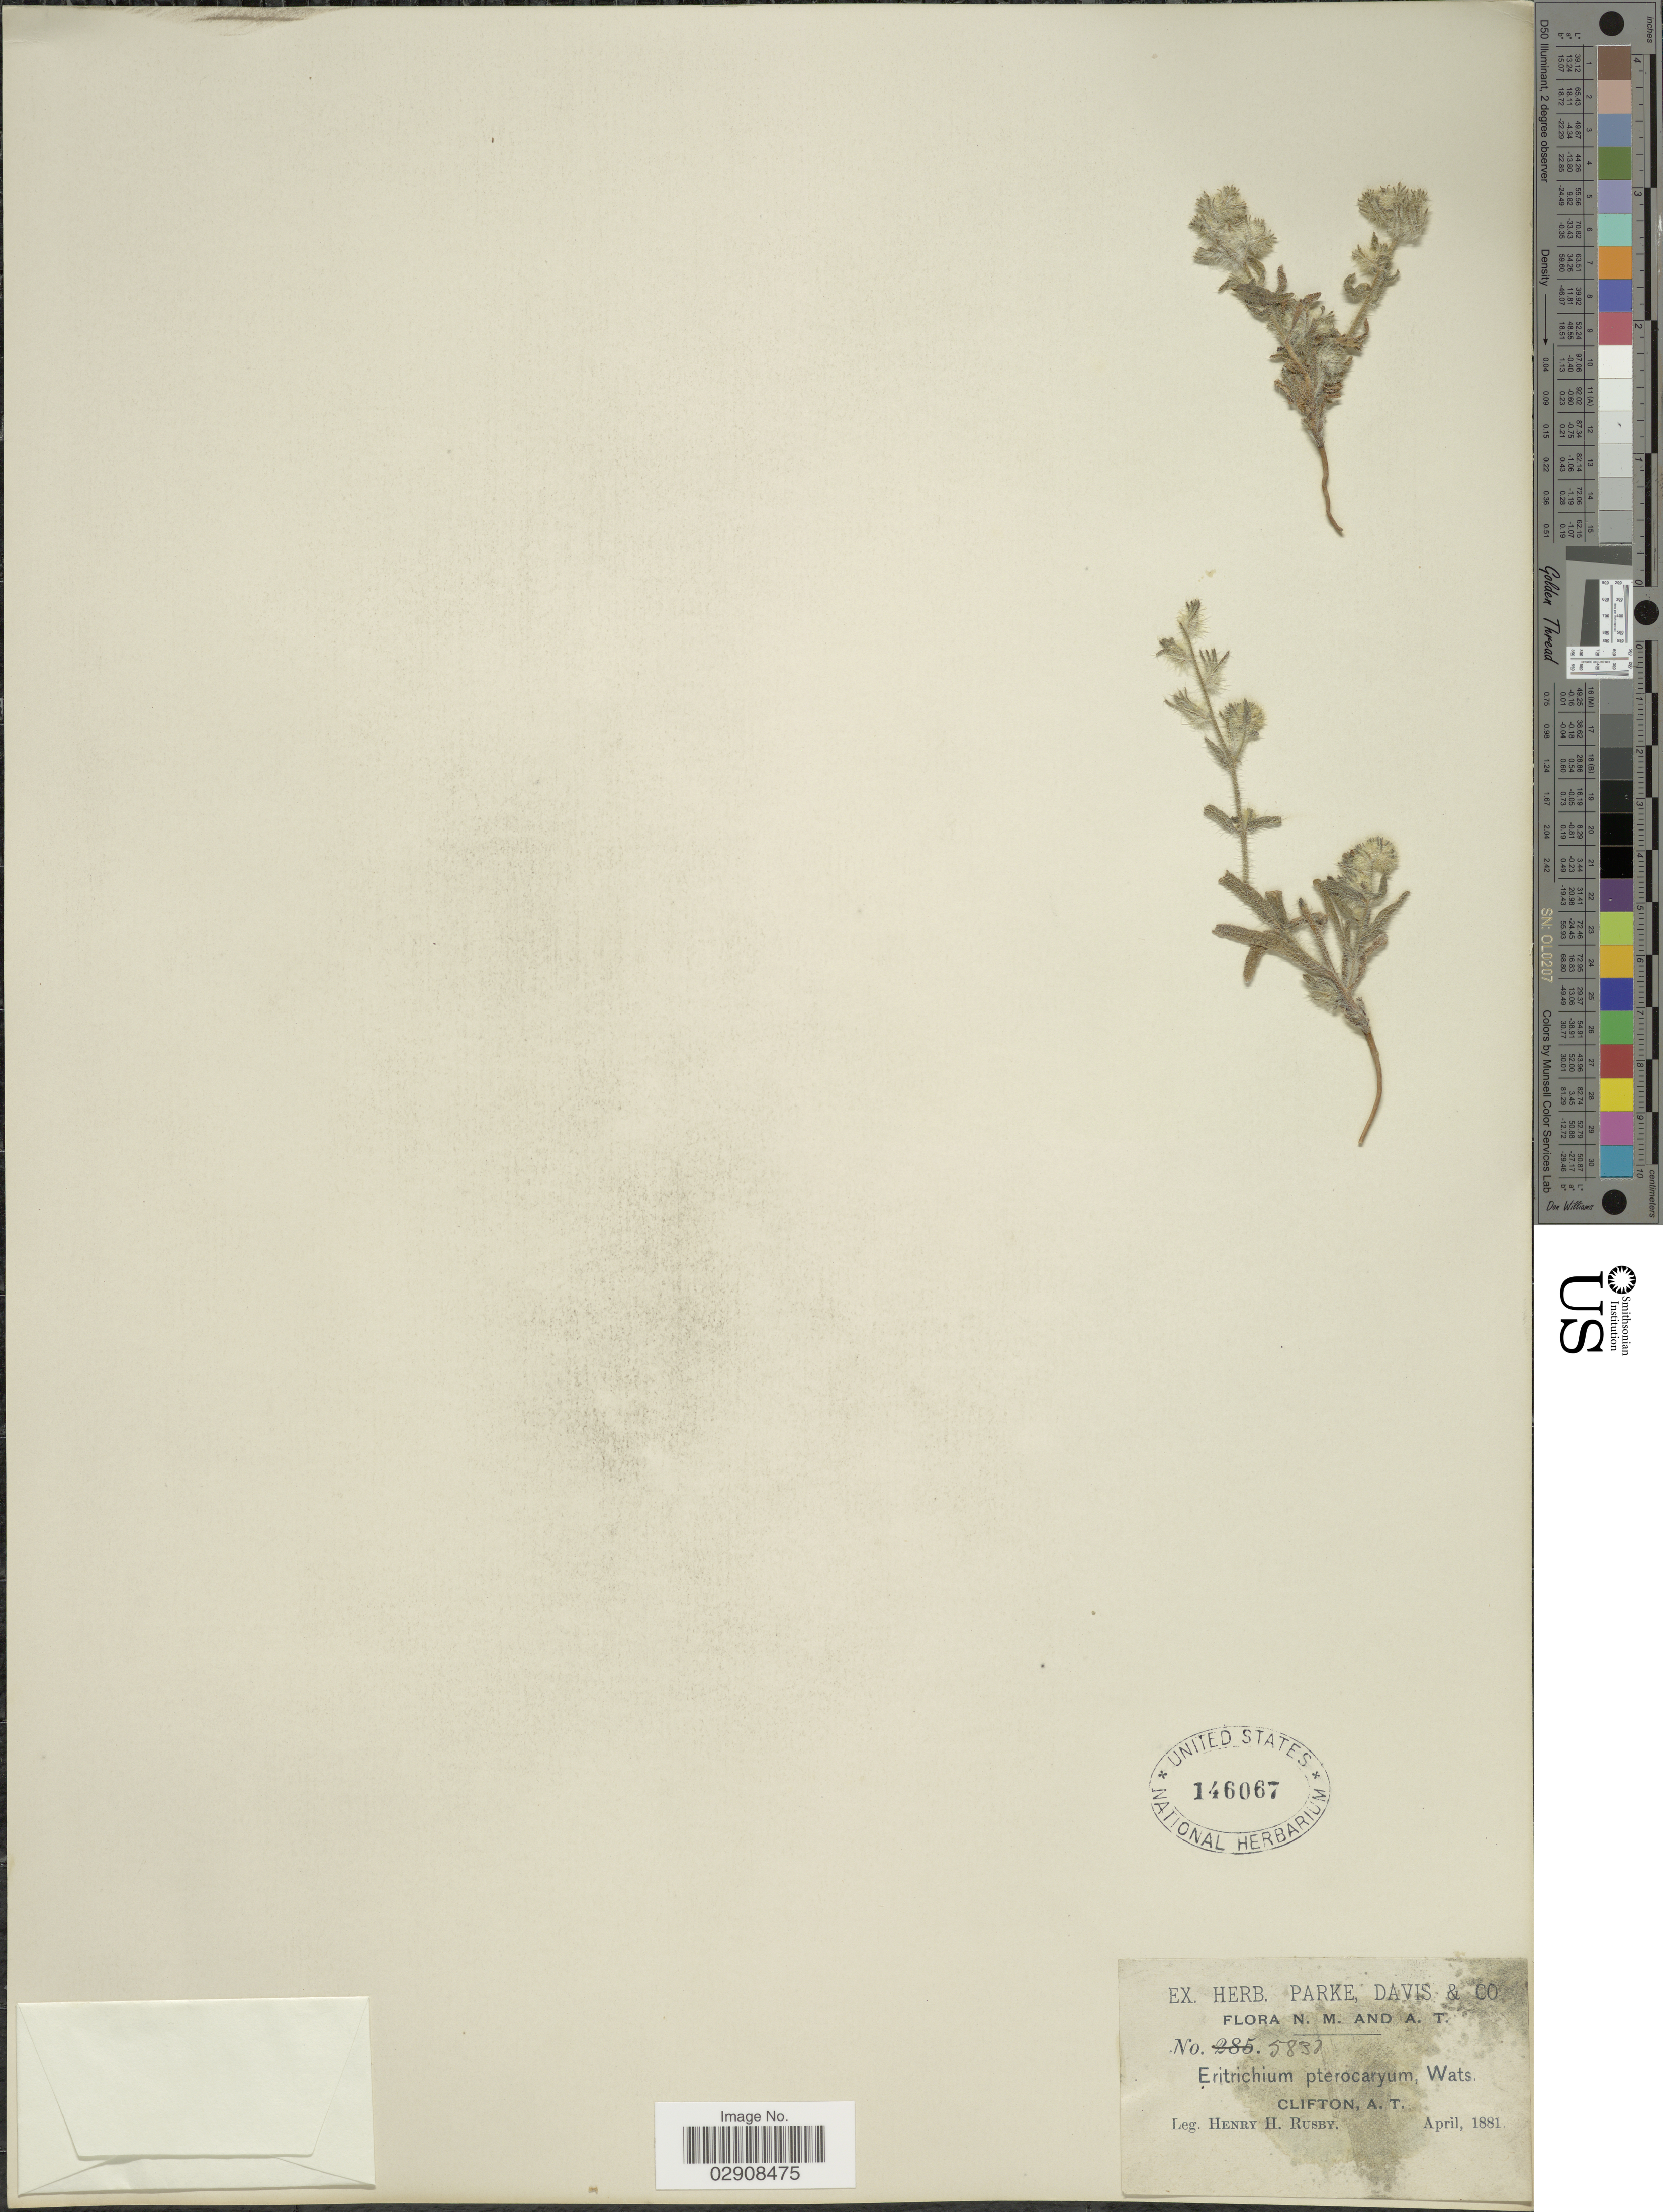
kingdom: Plantae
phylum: Tracheophyta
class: Magnoliopsida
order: Boraginales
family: Boraginaceae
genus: Cryptantha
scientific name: Cryptantha pterocarya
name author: (Torr.) Greene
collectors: H. H. Rusby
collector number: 5831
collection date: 1881-04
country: United States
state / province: Arizona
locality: Clifton, A. T.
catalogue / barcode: US 146067